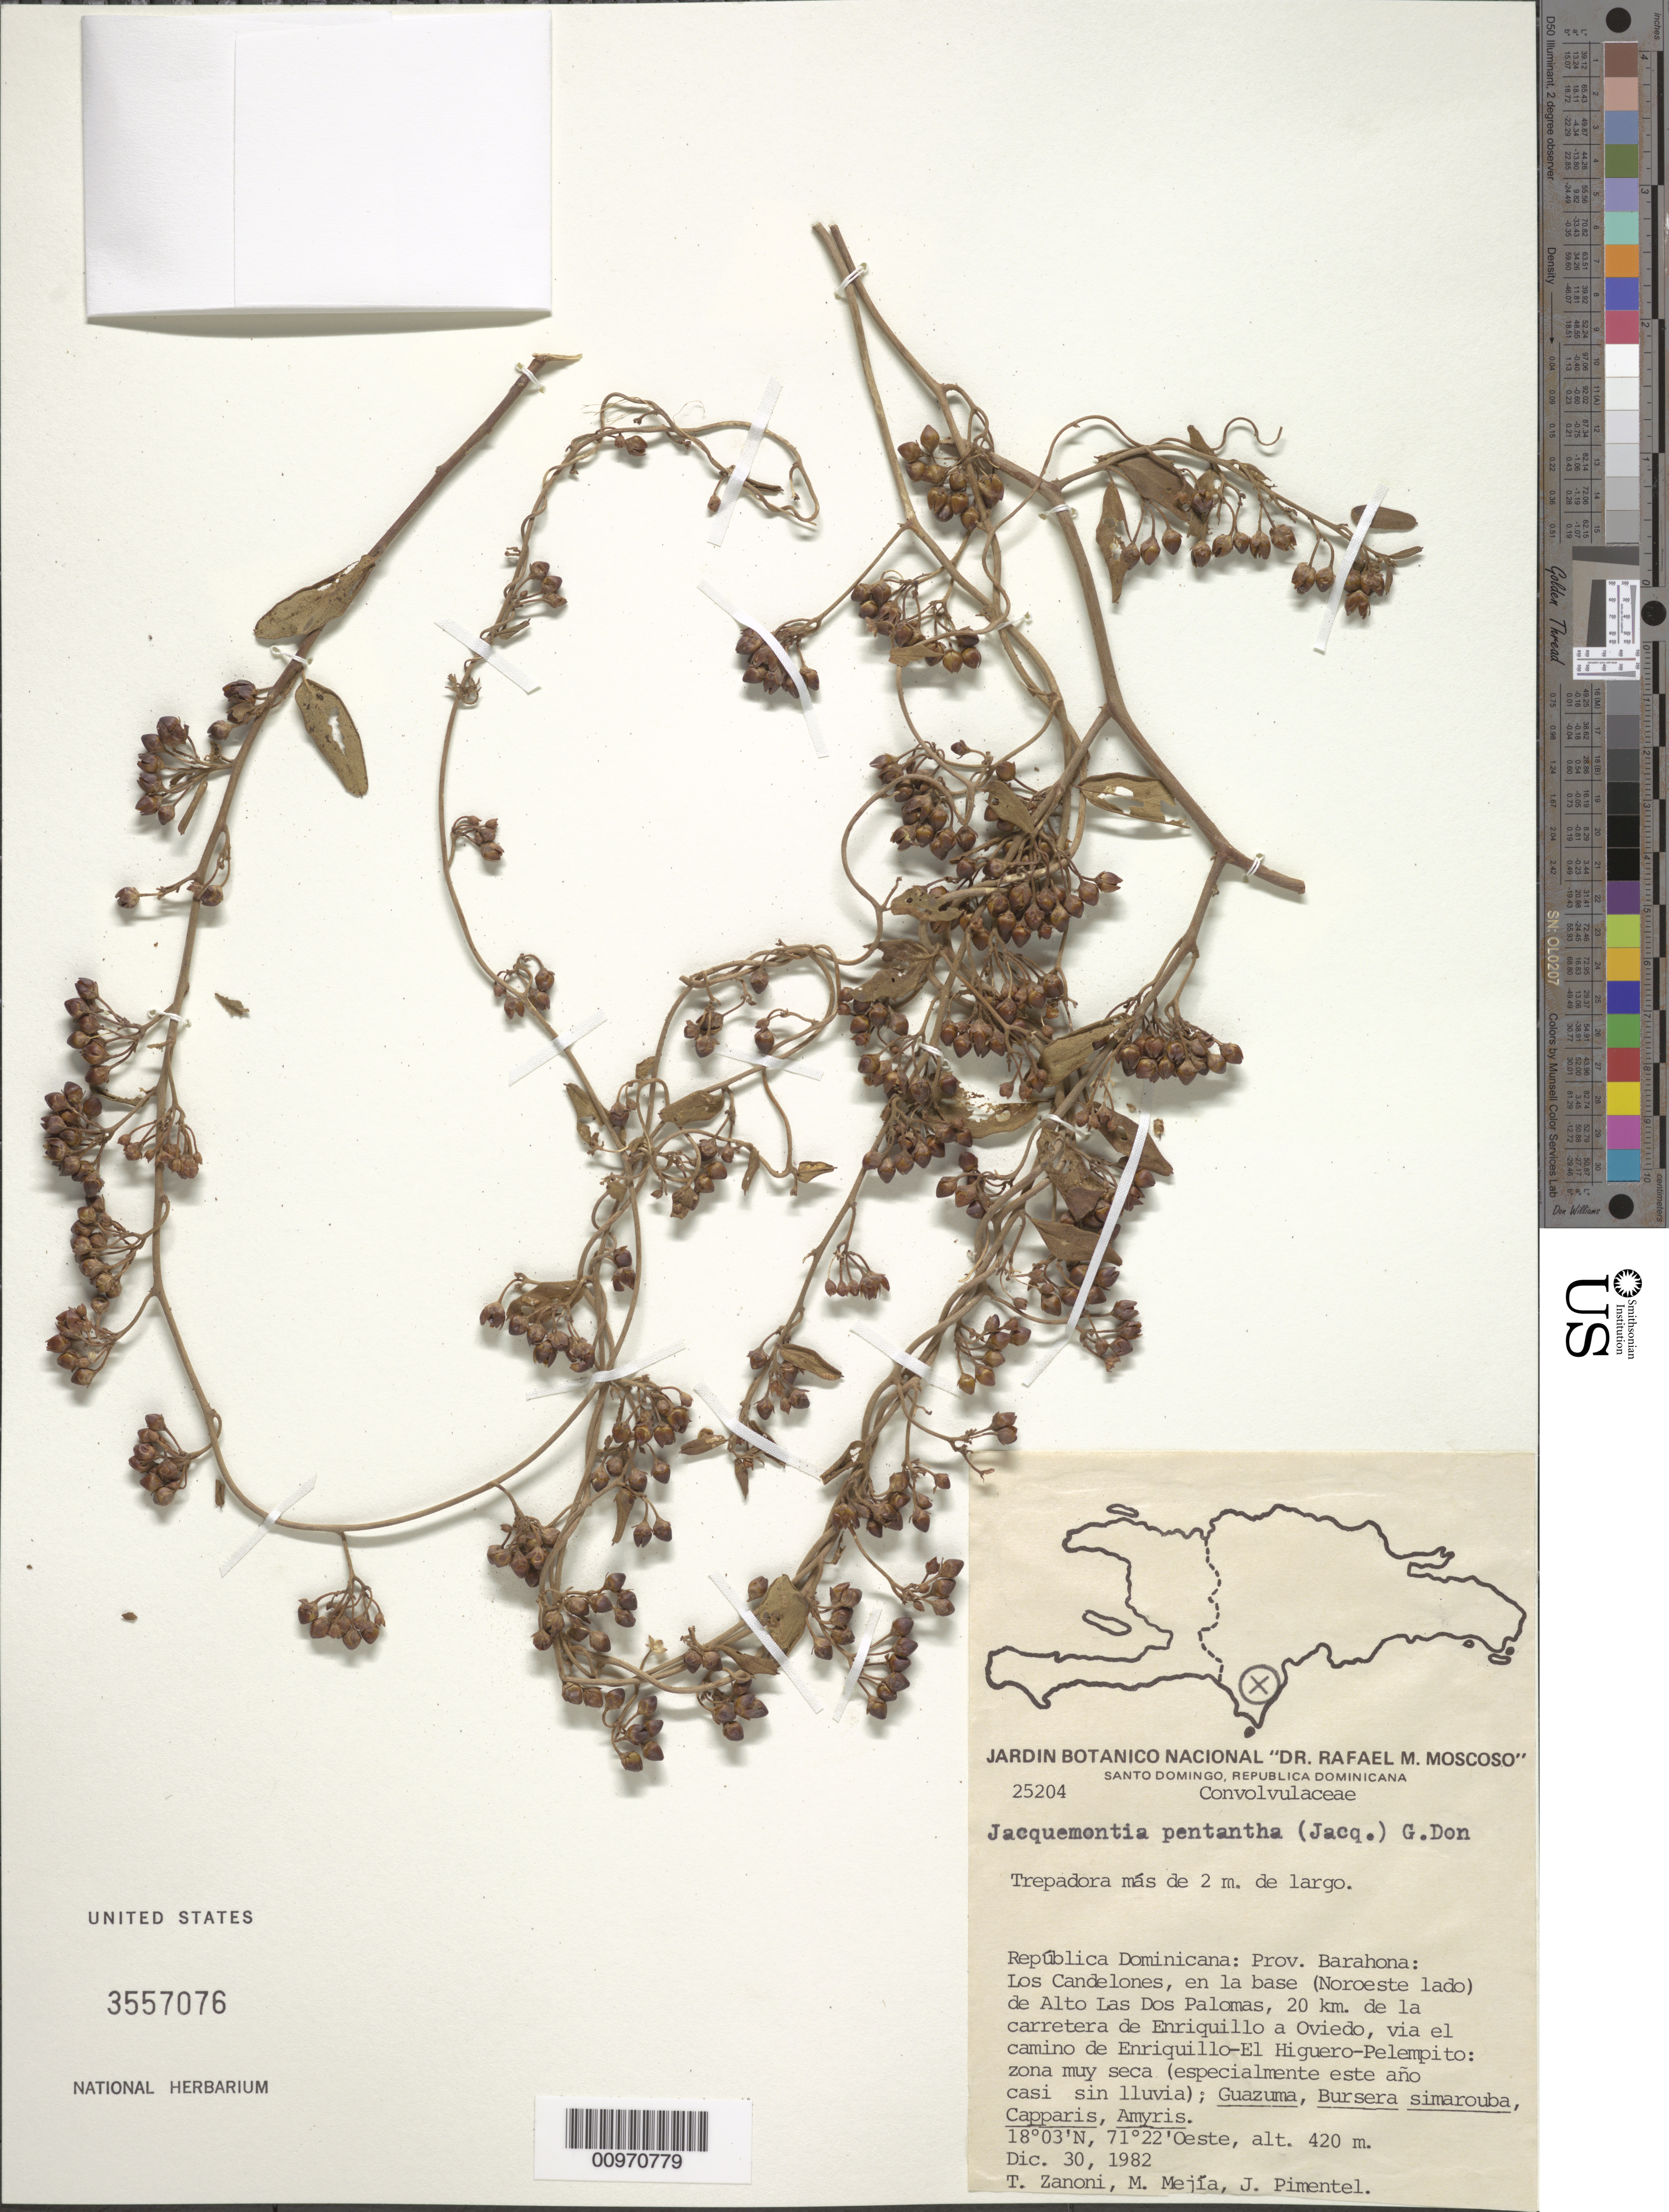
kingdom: Plantae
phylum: Tracheophyta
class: Magnoliopsida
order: Solanales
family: Convolvulaceae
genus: Jacquemontia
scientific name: Jacquemontia pentanthos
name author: (Jacq.) G. Don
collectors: T. A. Zanoni, M. Mejia & J. Pimentel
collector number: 25204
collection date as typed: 30 Dec 1982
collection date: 1982-12-30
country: Dominican Republic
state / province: Barahona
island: Hispaniola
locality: Los Candelones, en la base (Noroeste lado) de Alto Las Dos Palomas, 20 km de la carretera de Enriquillo a Oviedo, via camino del Enriquillo-El Higuero-Pelempito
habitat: Zona muy seca (especialmente este año casi sin lluvial); Guazuma, Bursera simarouba, Capparis, Amyris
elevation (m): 420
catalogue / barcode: US 3557076